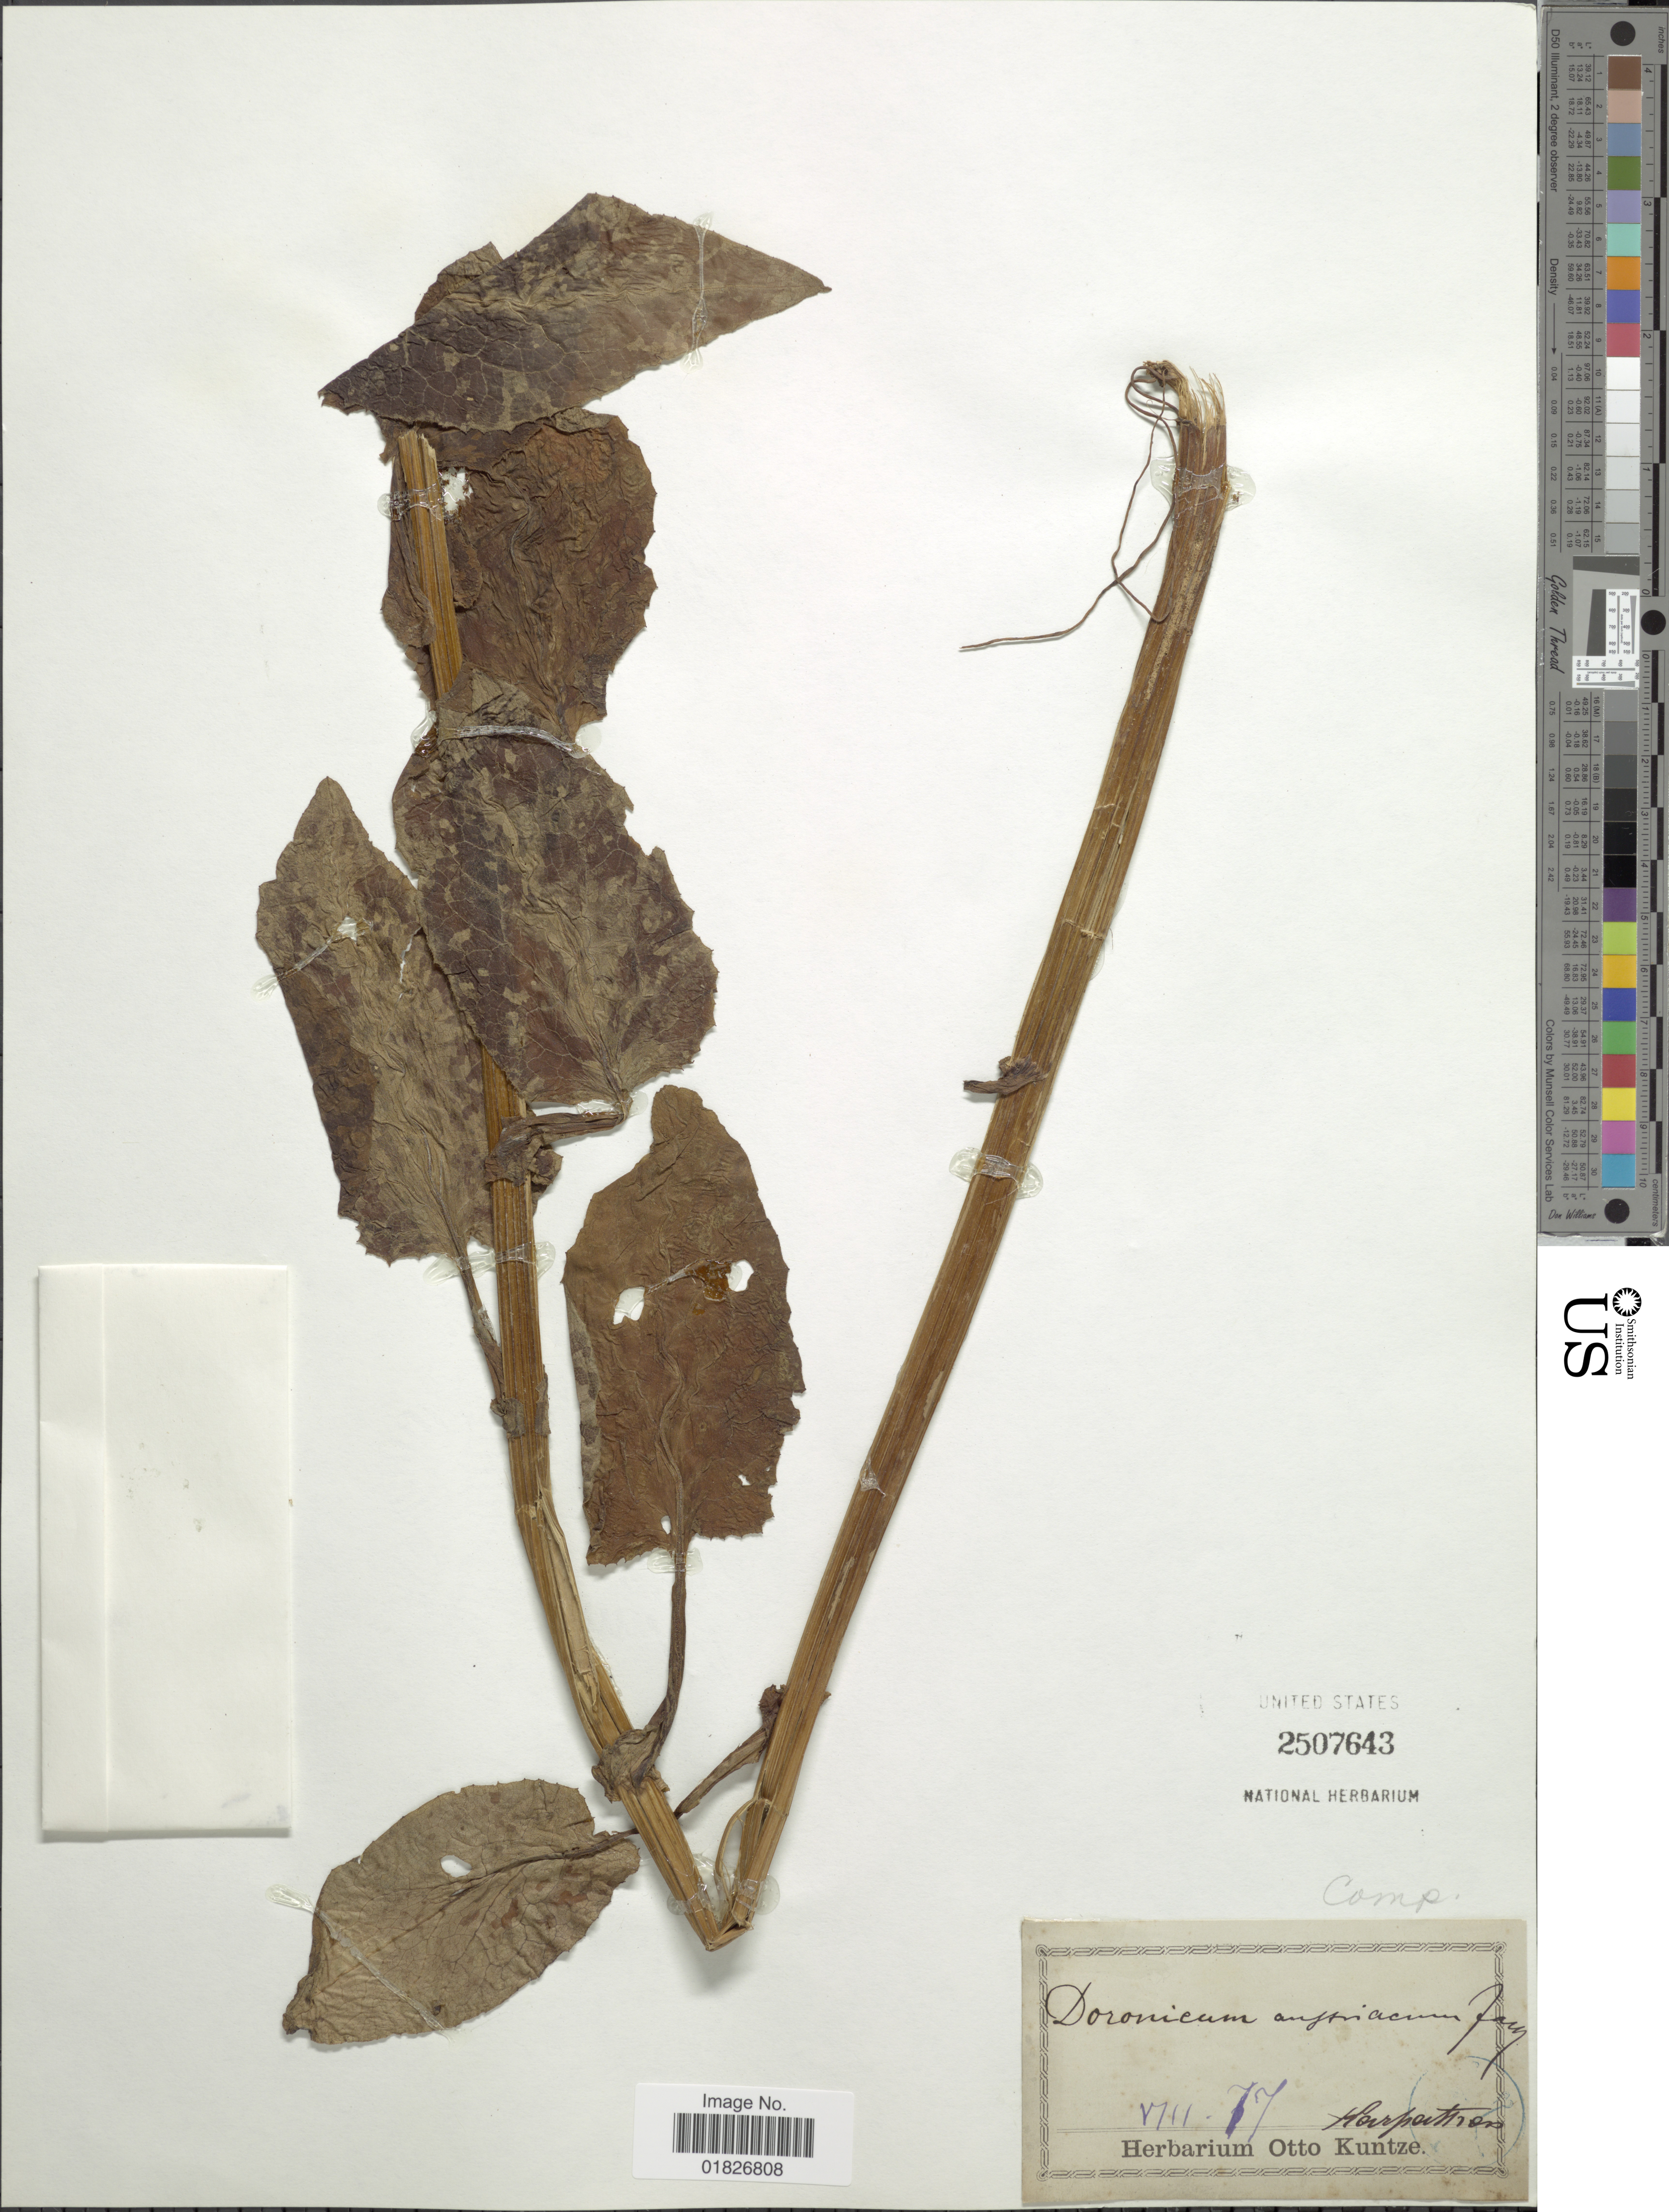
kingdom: Plantae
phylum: Tracheophyta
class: Magnoliopsida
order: Asterales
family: Asteraceae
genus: Doronicum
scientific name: Doronicum austriacum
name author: Jacq.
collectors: Karpathen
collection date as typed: Transcribed d/m/y: /8/77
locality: Karpathen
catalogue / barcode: US 2507643